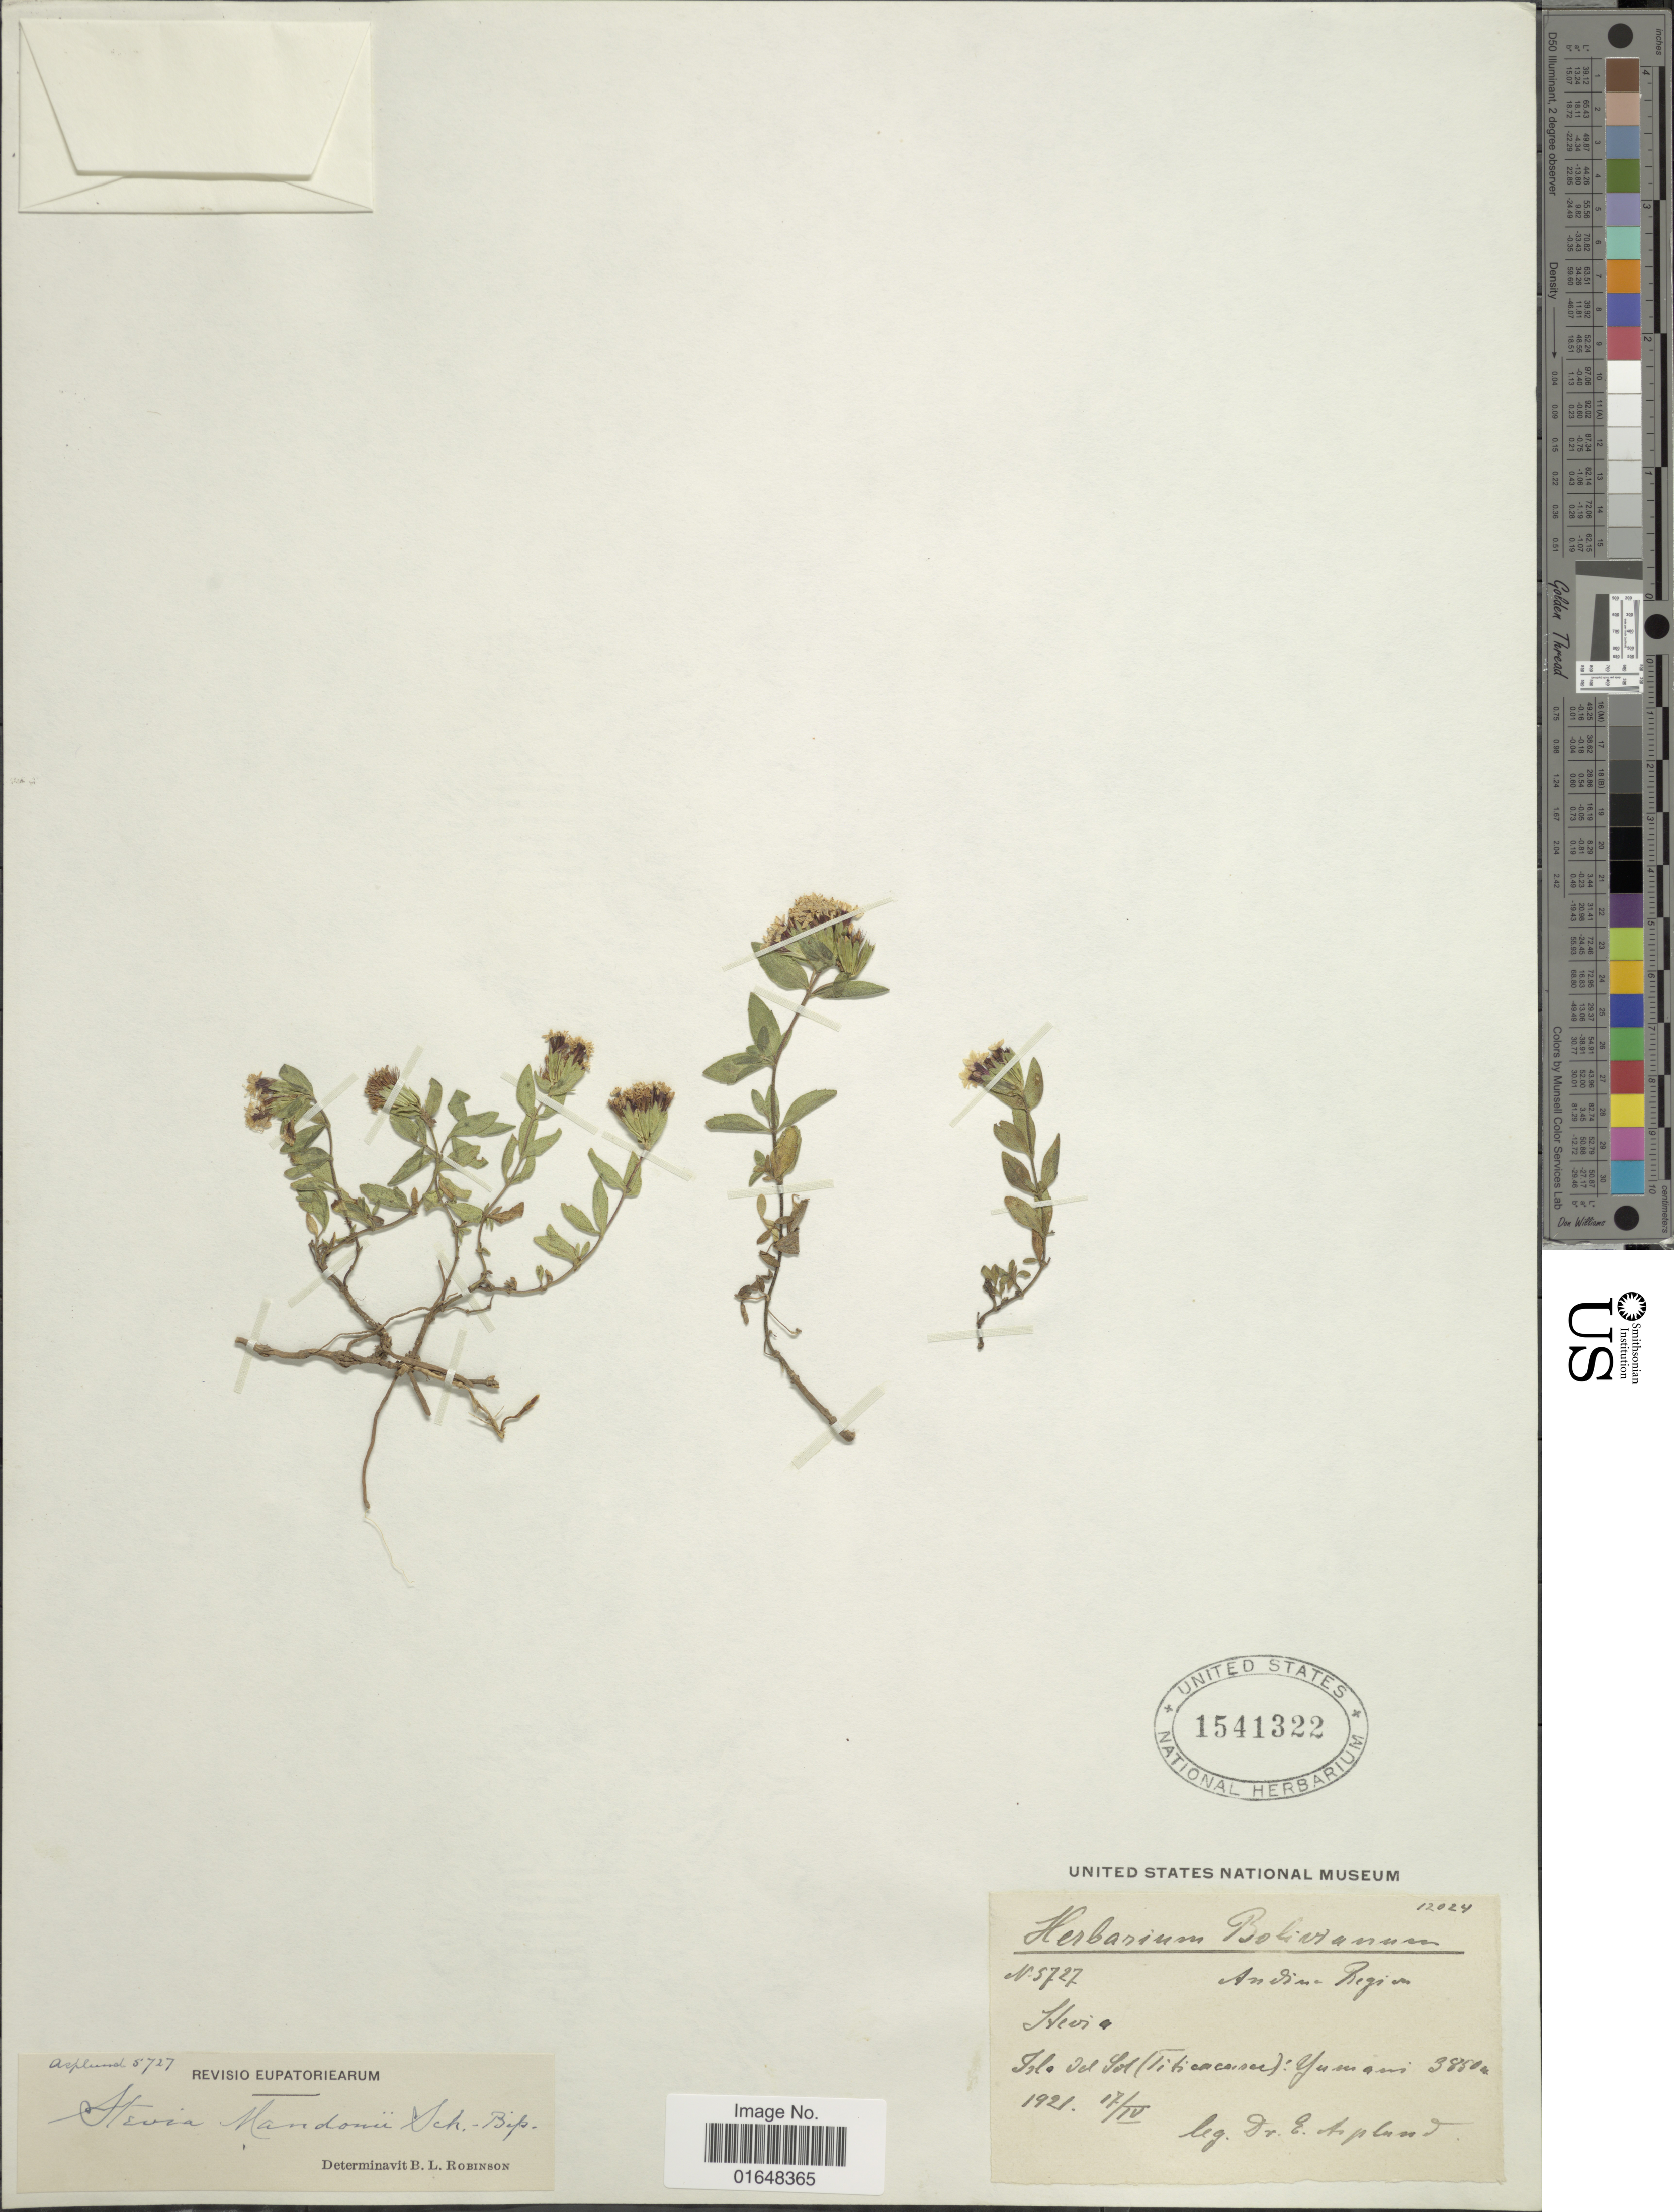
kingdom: Plantae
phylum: Tracheophyta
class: Magnoliopsida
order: Asterales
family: Asteraceae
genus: Stevia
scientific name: Stevia mandonii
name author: Sch. Bip.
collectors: E. Asplund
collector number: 5727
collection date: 1921-04-17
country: Bolivia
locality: isla del Sol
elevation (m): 3850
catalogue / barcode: US 1541322